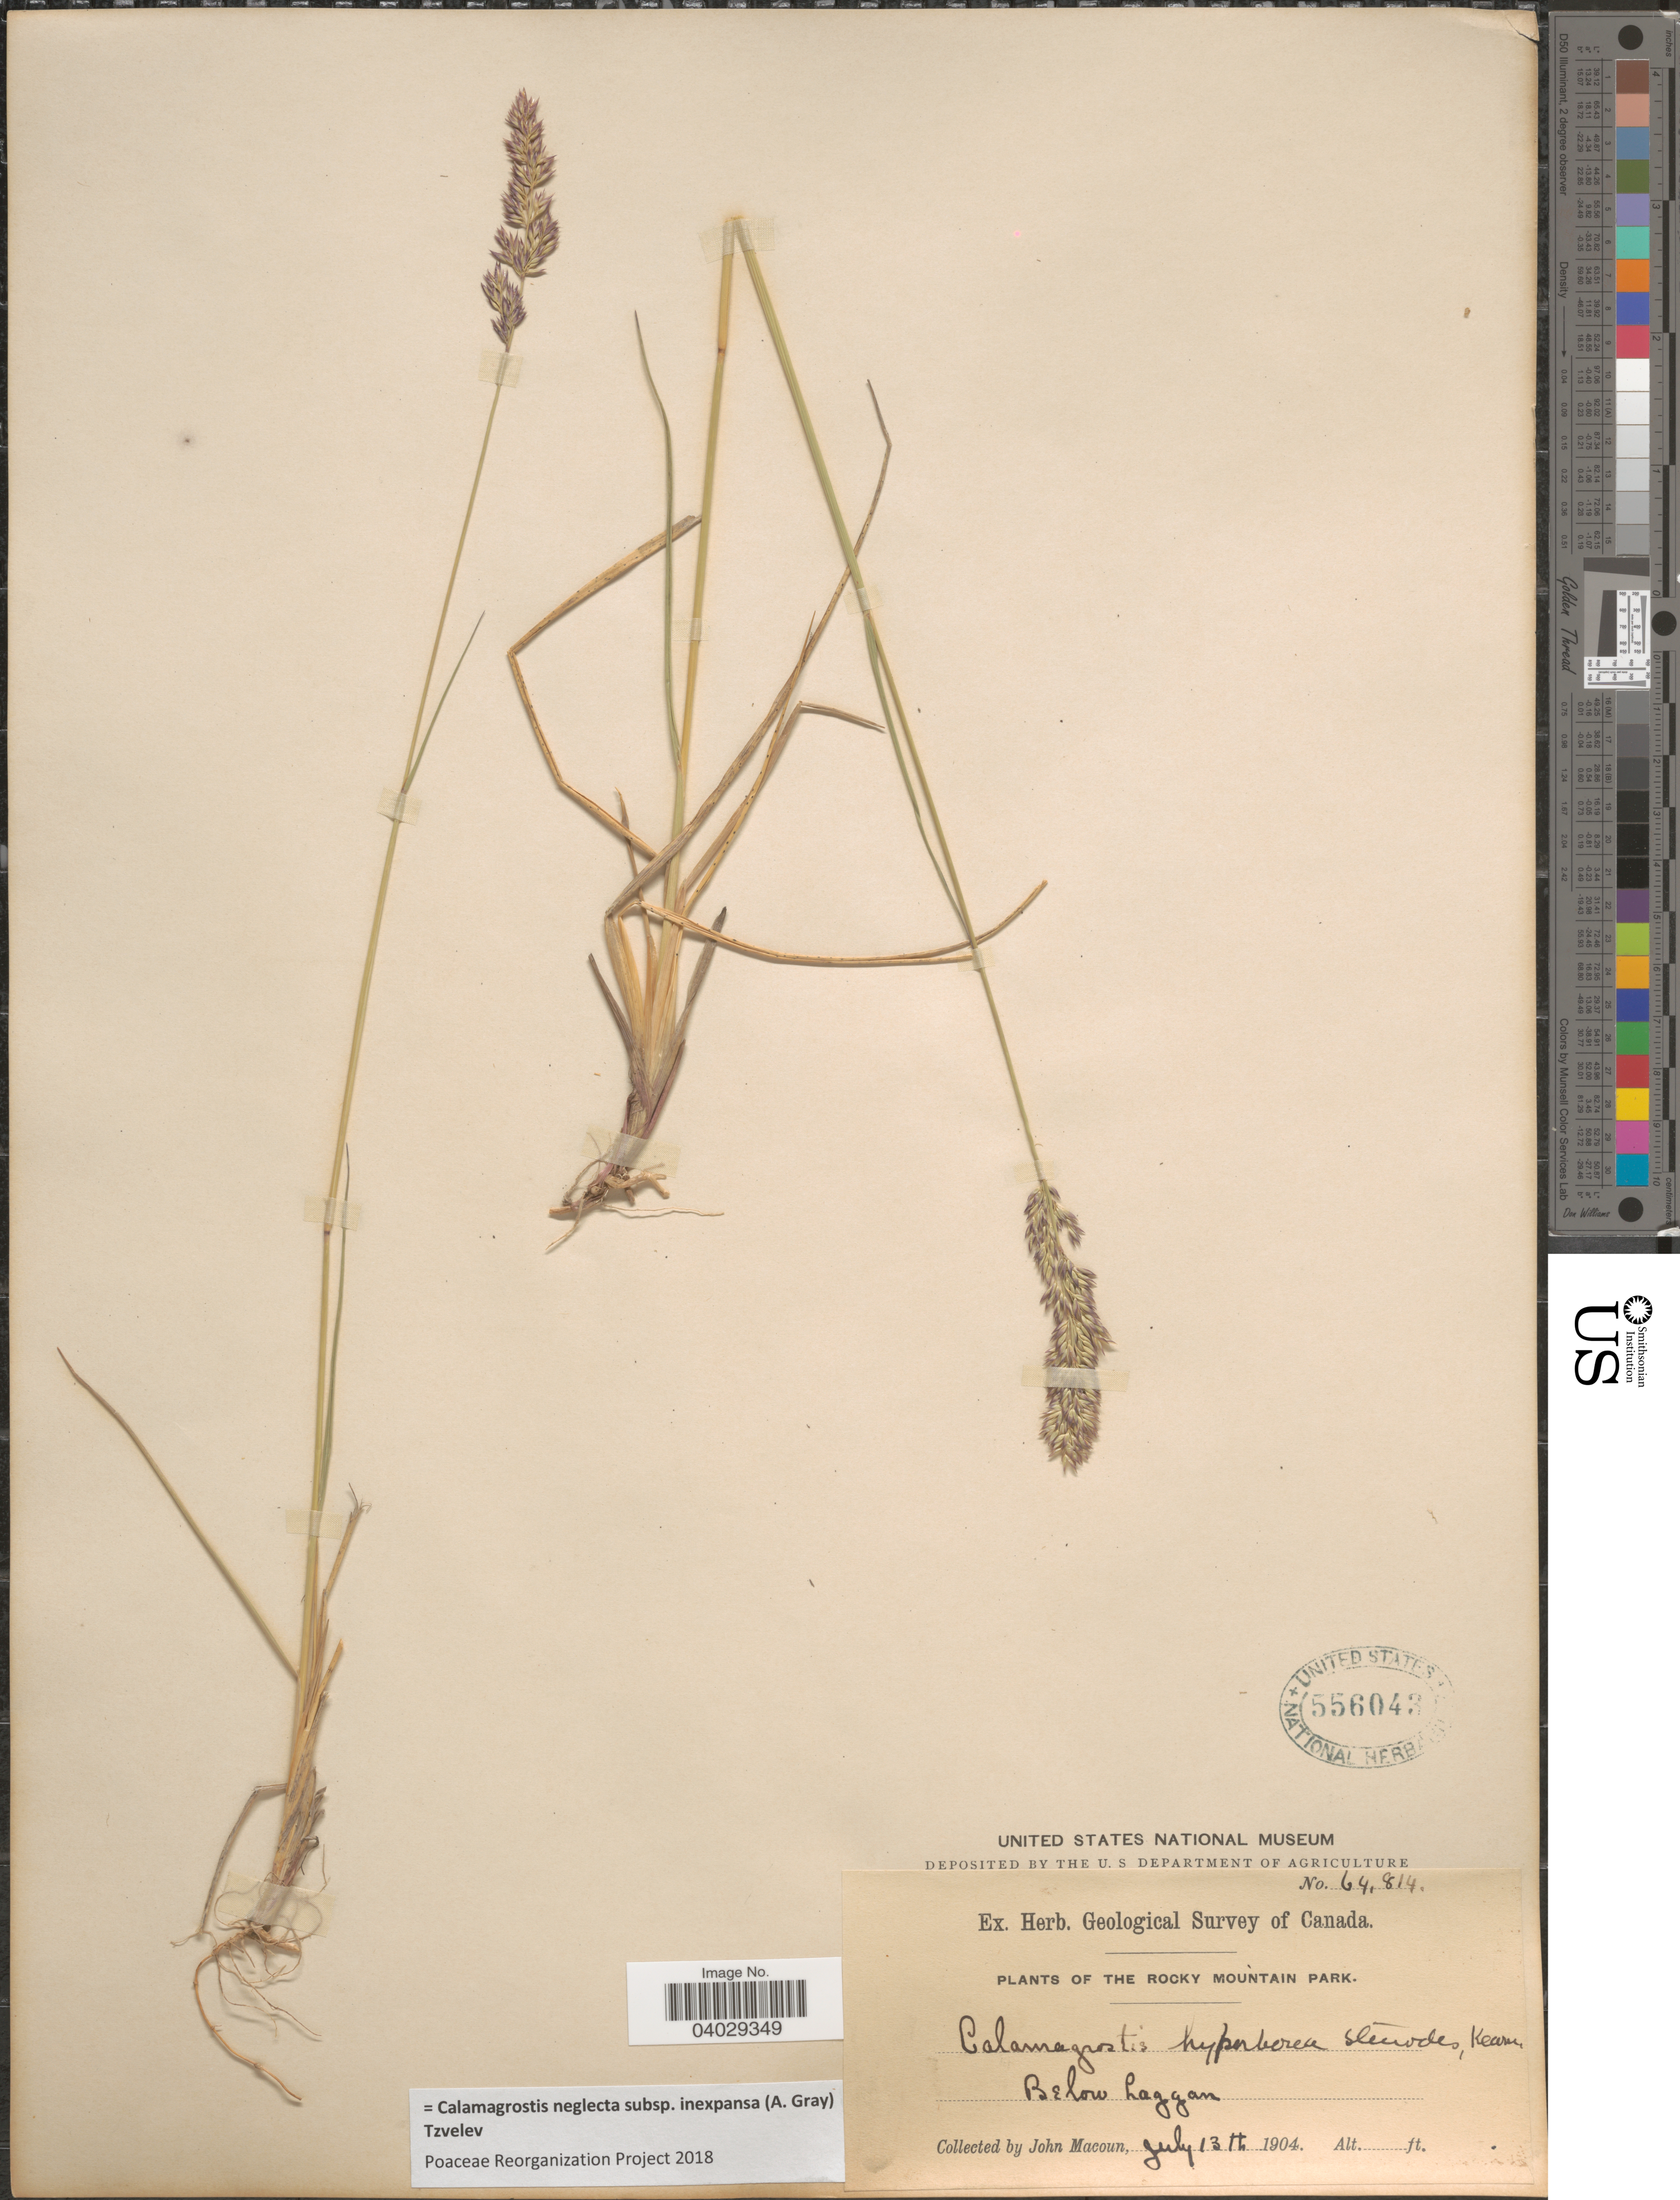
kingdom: Plantae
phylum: Tracheophyta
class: Liliopsida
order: Poales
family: Poaceae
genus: Calamagrostis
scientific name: Calamagrostis neglecta subsp. inexpansa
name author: (A. Gray) Tzvelev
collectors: J. Macoun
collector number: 64814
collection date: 1904-07-13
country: Canada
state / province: Alberta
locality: The Rocky Mountain Park. Below Laggan.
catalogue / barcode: US 556043